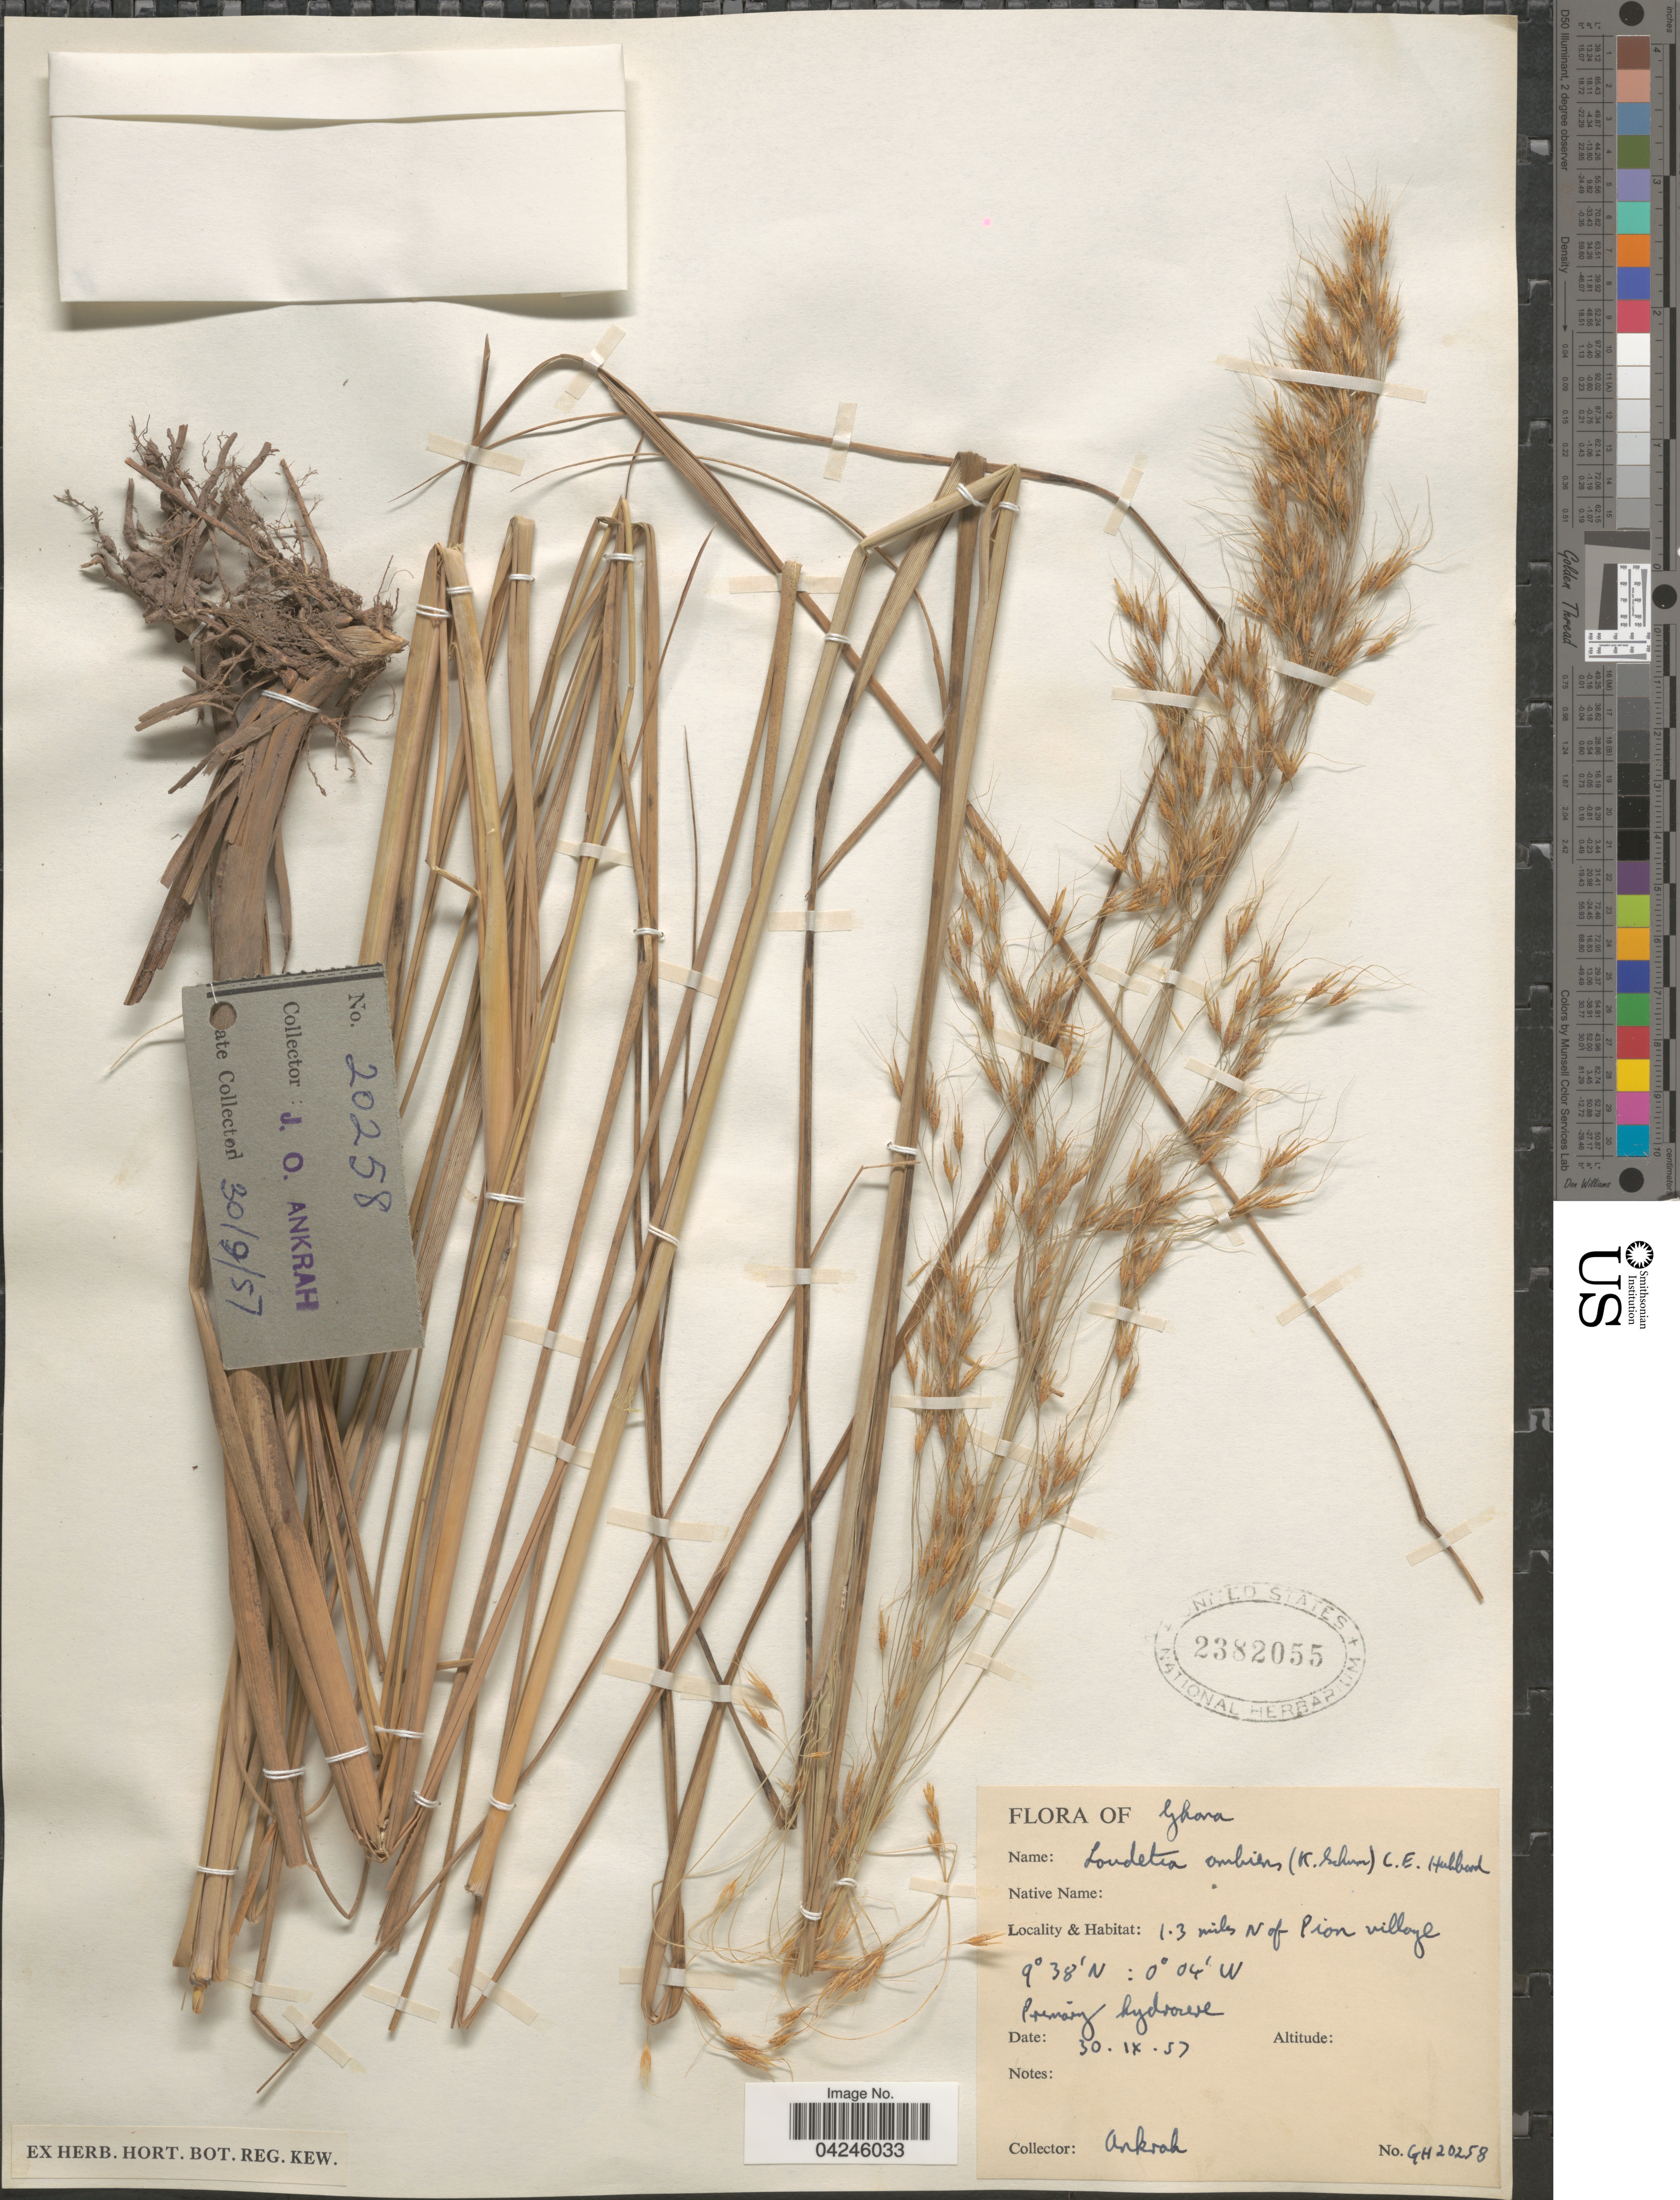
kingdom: Plantae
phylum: Tracheophyta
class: Liliopsida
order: Poales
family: Poaceae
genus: Loudetiopsis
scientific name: Loudetiopsis ambiens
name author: (K. Schum.) Conert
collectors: J. Ankrah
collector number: GH20258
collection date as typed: Transcribed d/m/y: 30/9/57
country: Ghana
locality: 1.3 miles N of Pion village.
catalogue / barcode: US 2382055